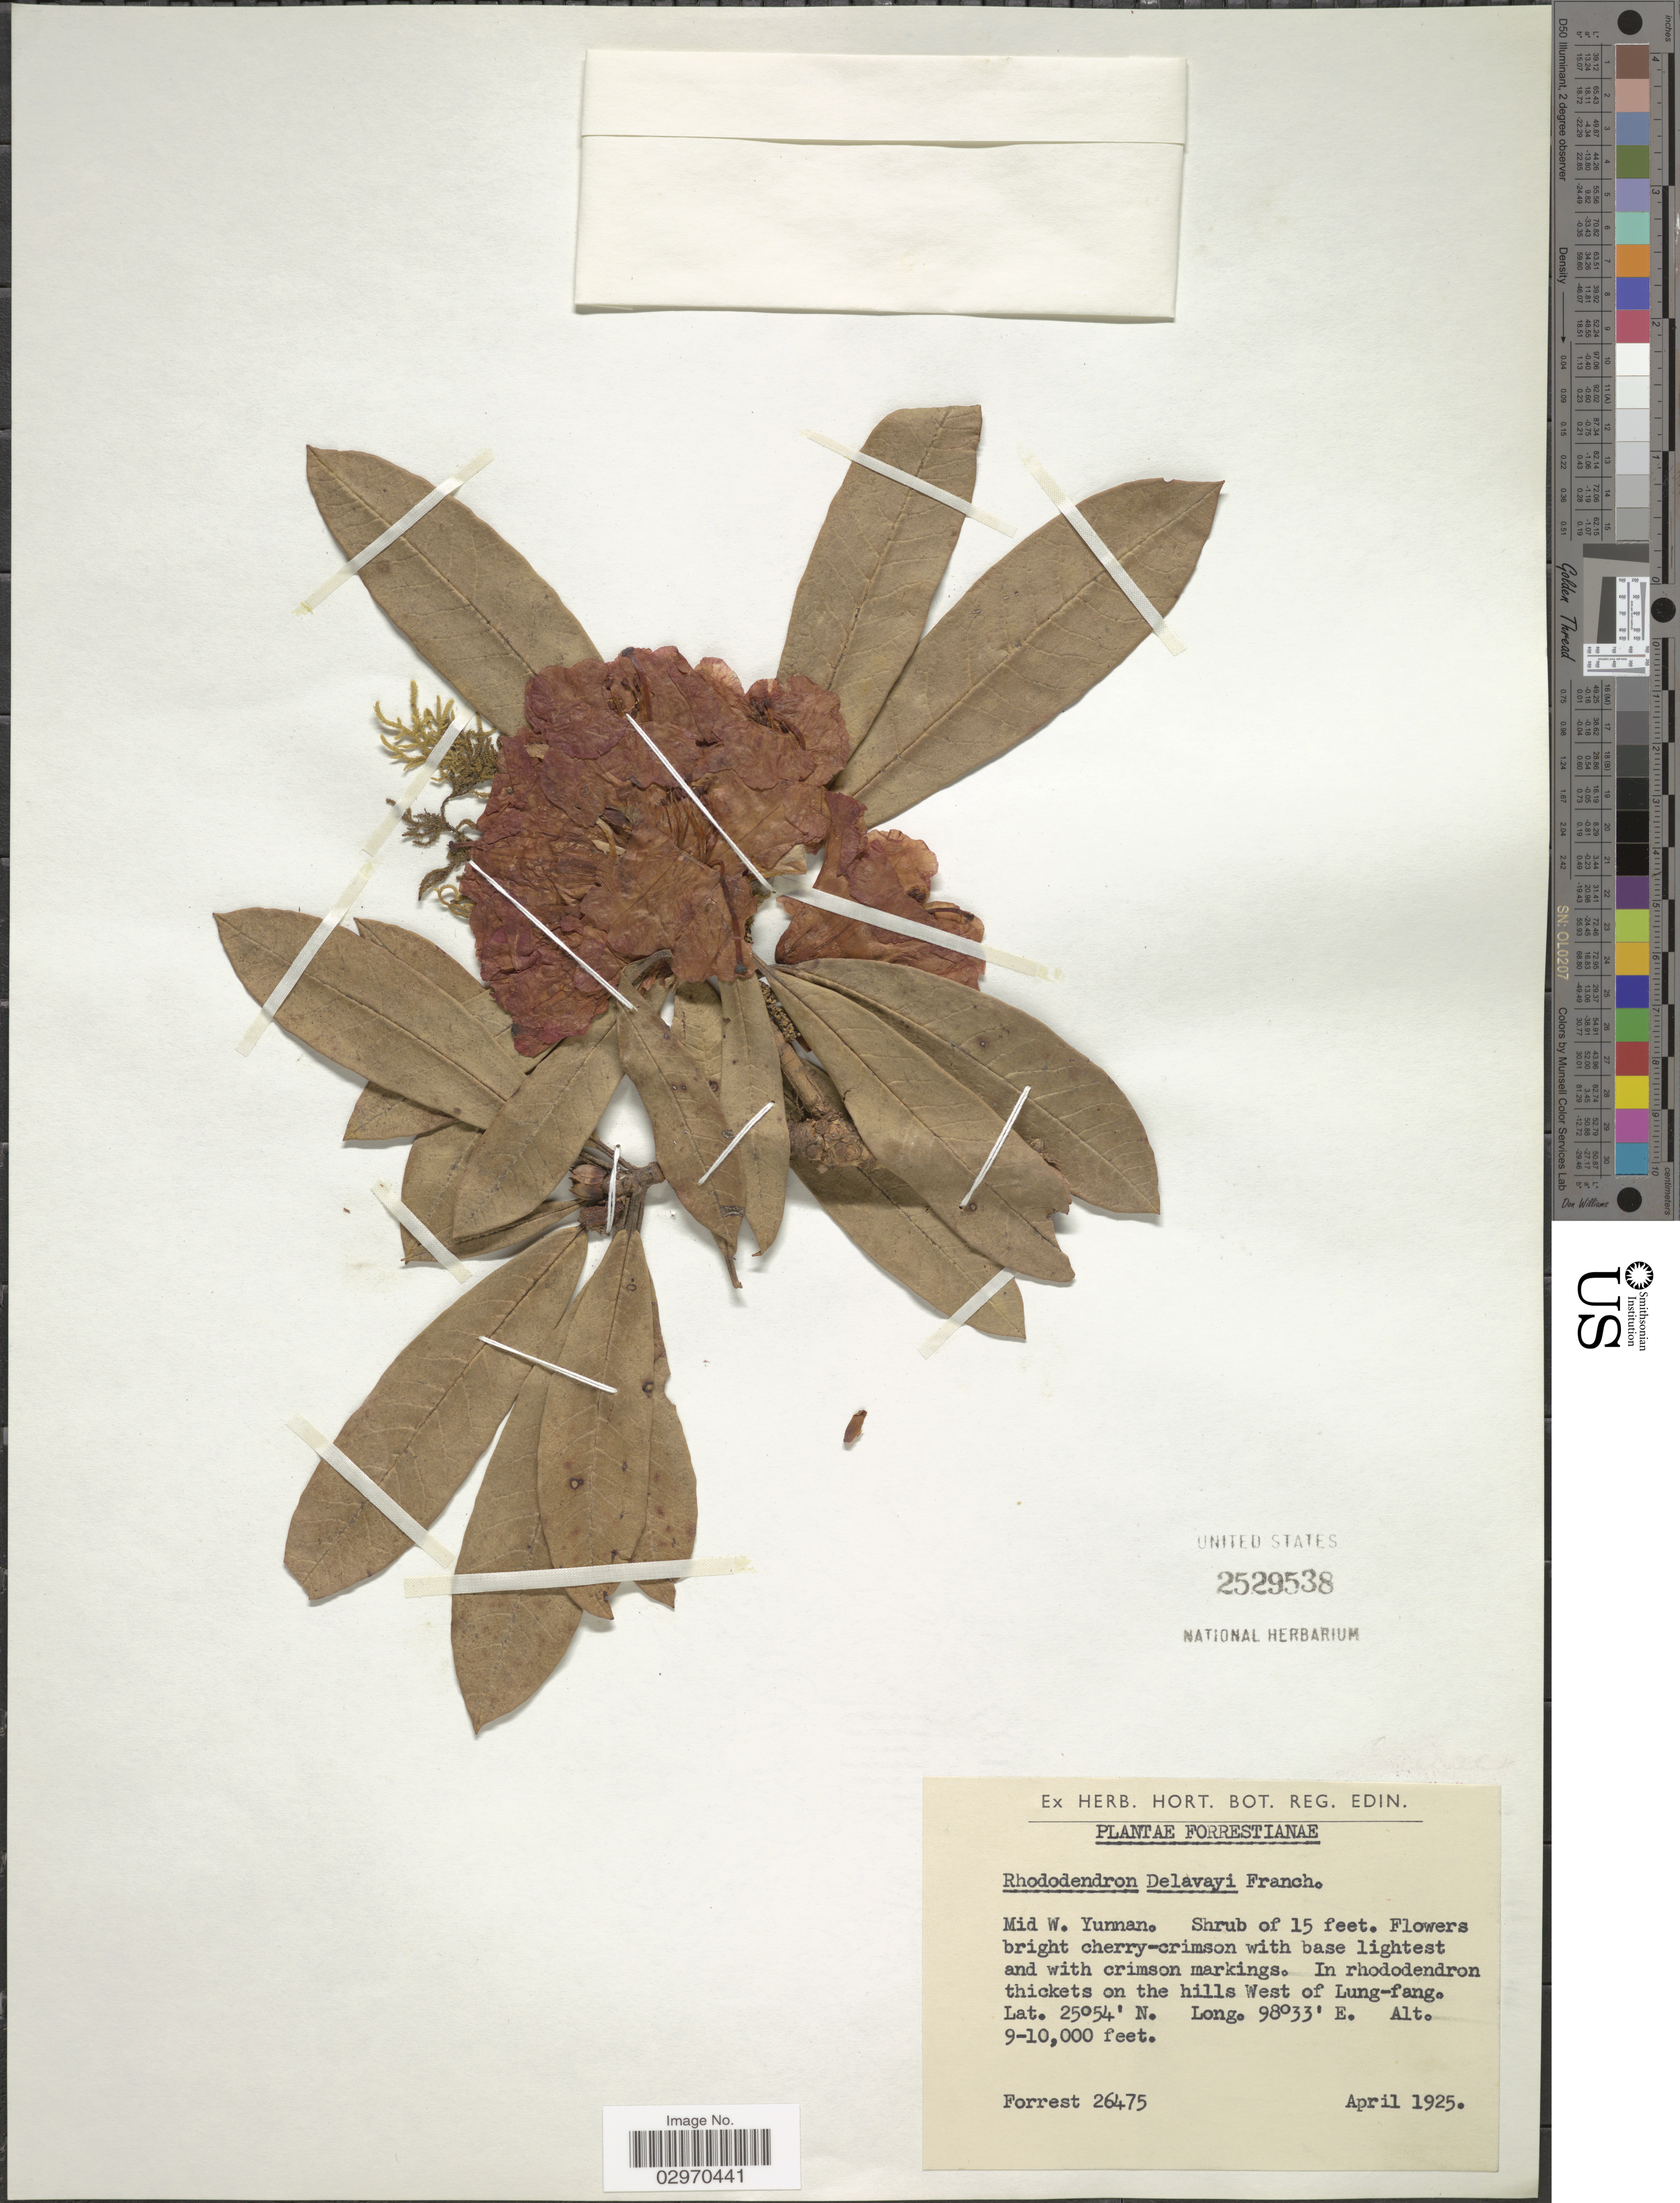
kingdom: Plantae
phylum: Tracheophyta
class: Magnoliopsida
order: Ericales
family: Ericaceae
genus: Rhododendron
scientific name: Rhododendron delavayi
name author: Franch.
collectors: -. Forrest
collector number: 26475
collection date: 1925-04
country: China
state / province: Yunnan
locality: Mid W. Yunnan. On the hills West of Lung-fang.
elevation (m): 2743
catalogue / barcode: US 2529538